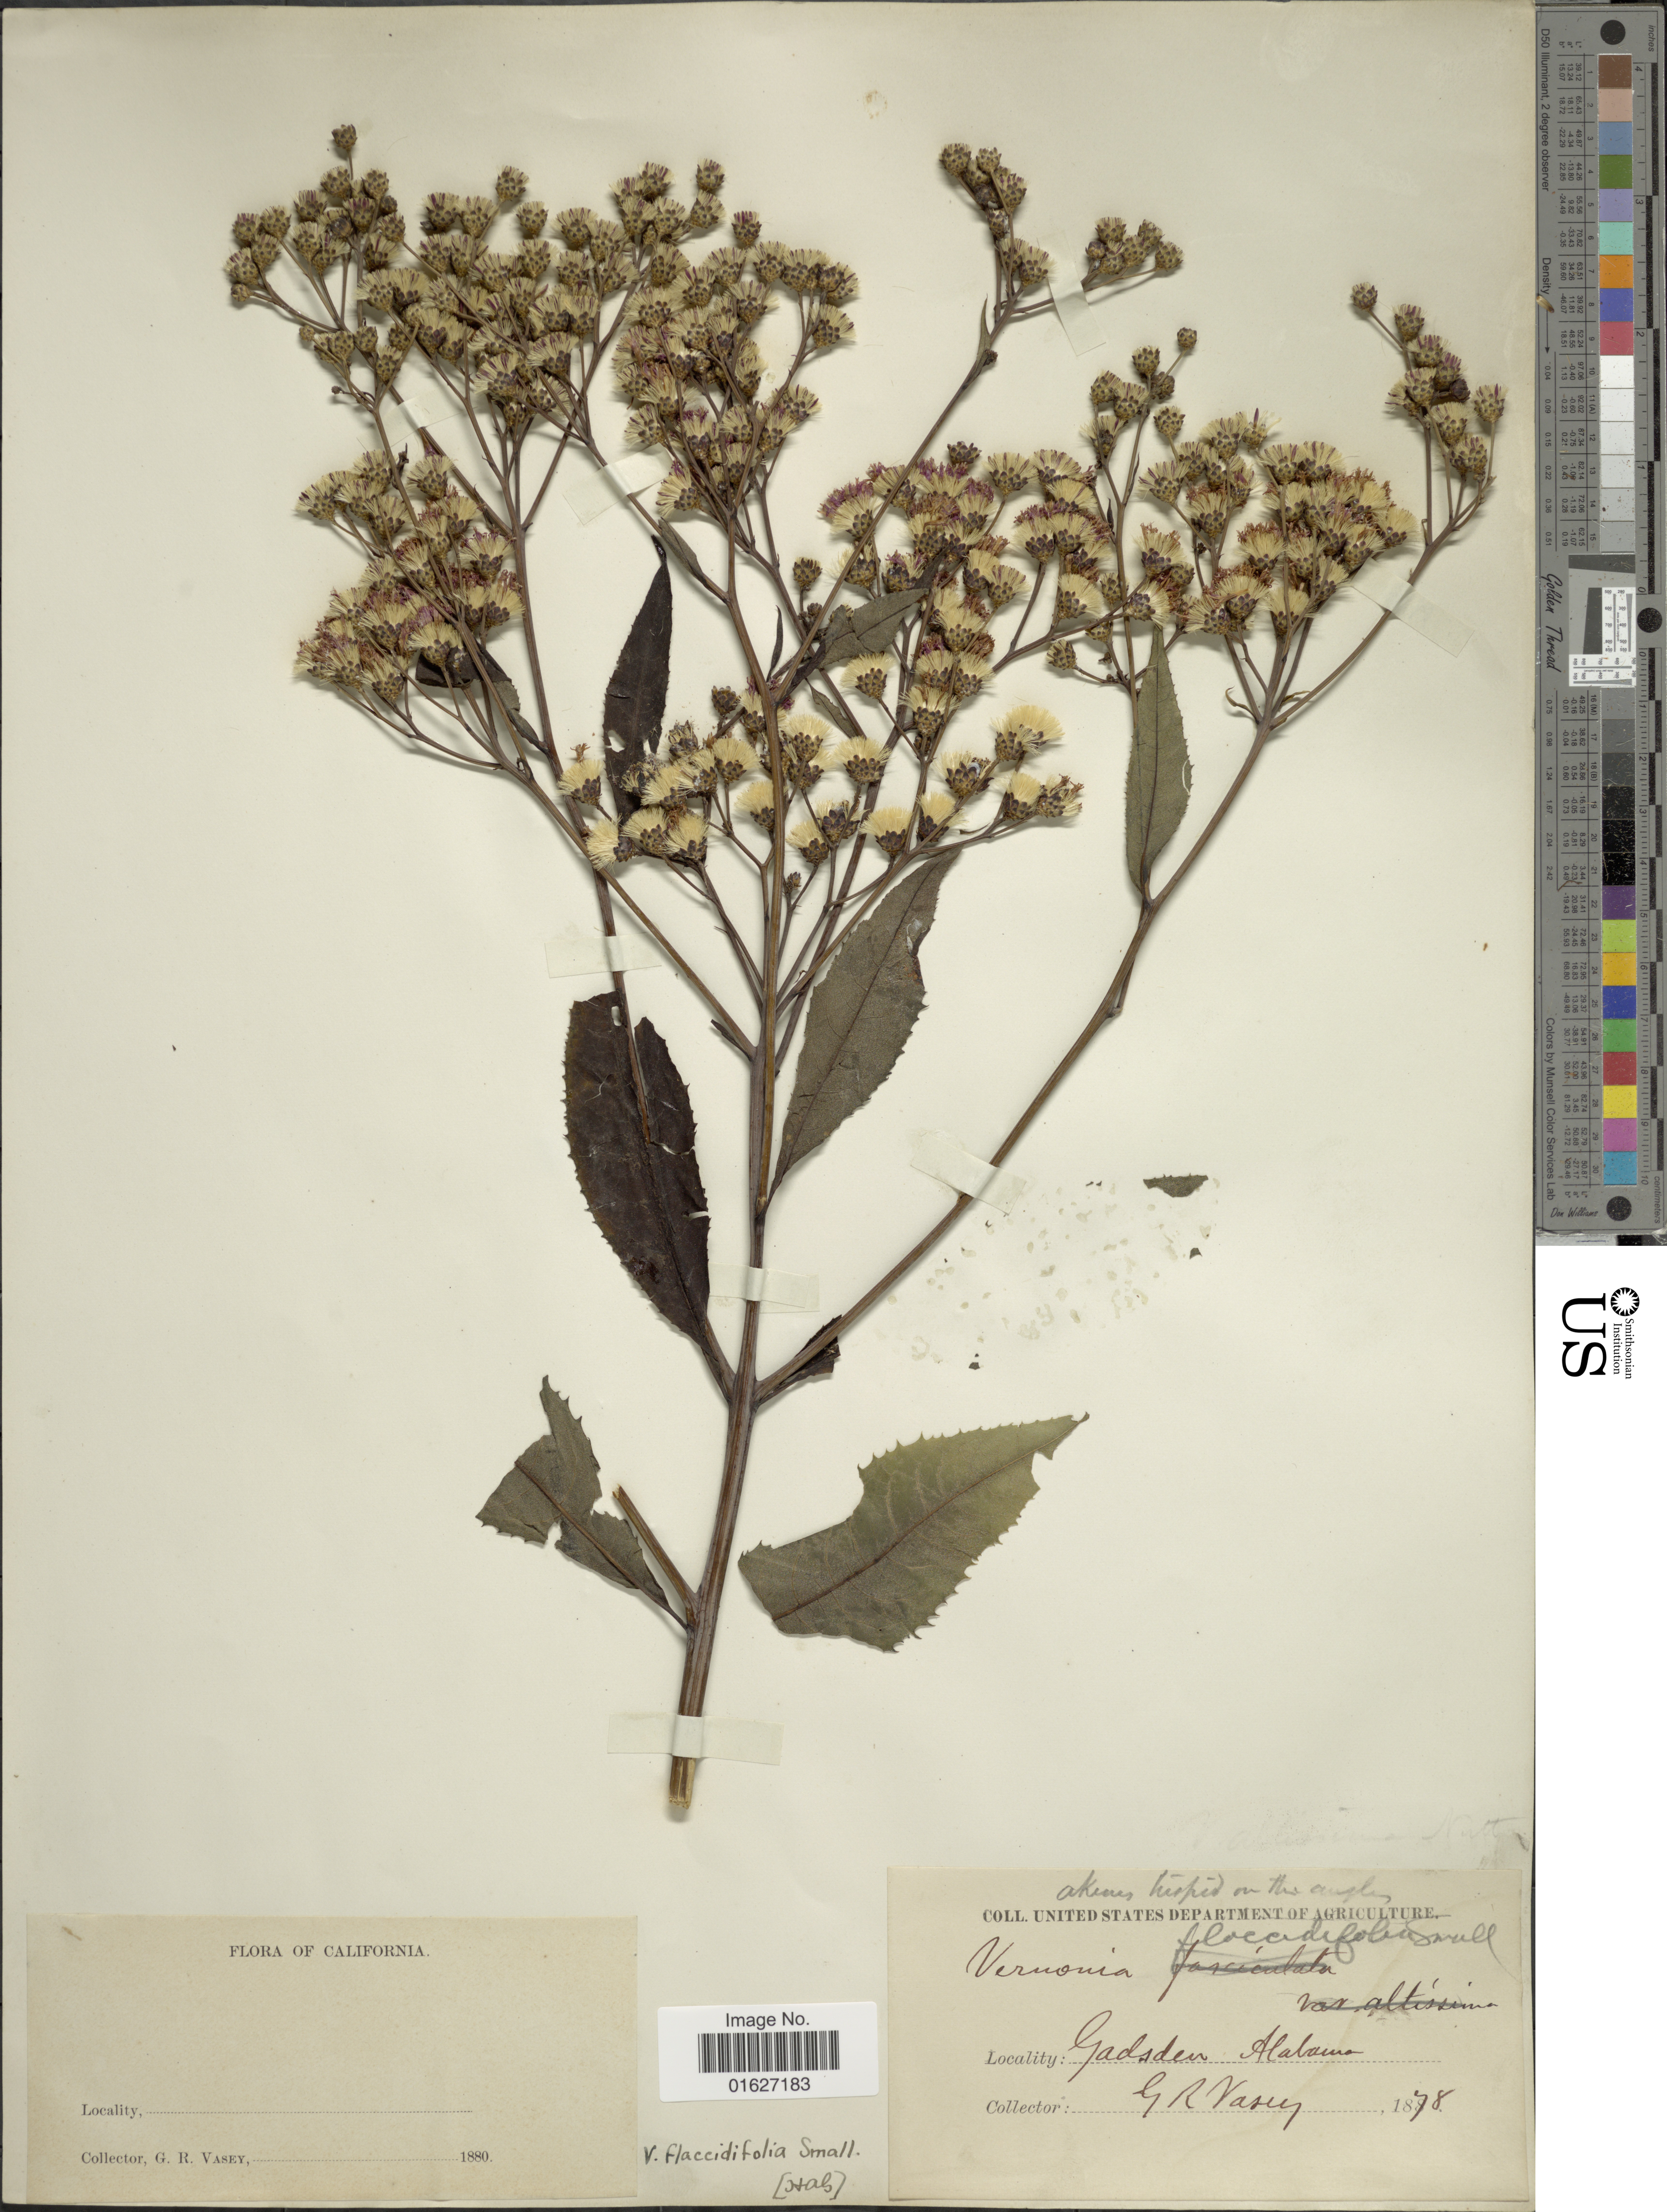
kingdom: Plantae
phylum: Tracheophyta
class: Magnoliopsida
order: Asterales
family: Asteraceae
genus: Vernonia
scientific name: Vernonia flaccidifolia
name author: Small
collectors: G. R. Vasey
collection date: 1878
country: United States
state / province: Alabama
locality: Gadsen.